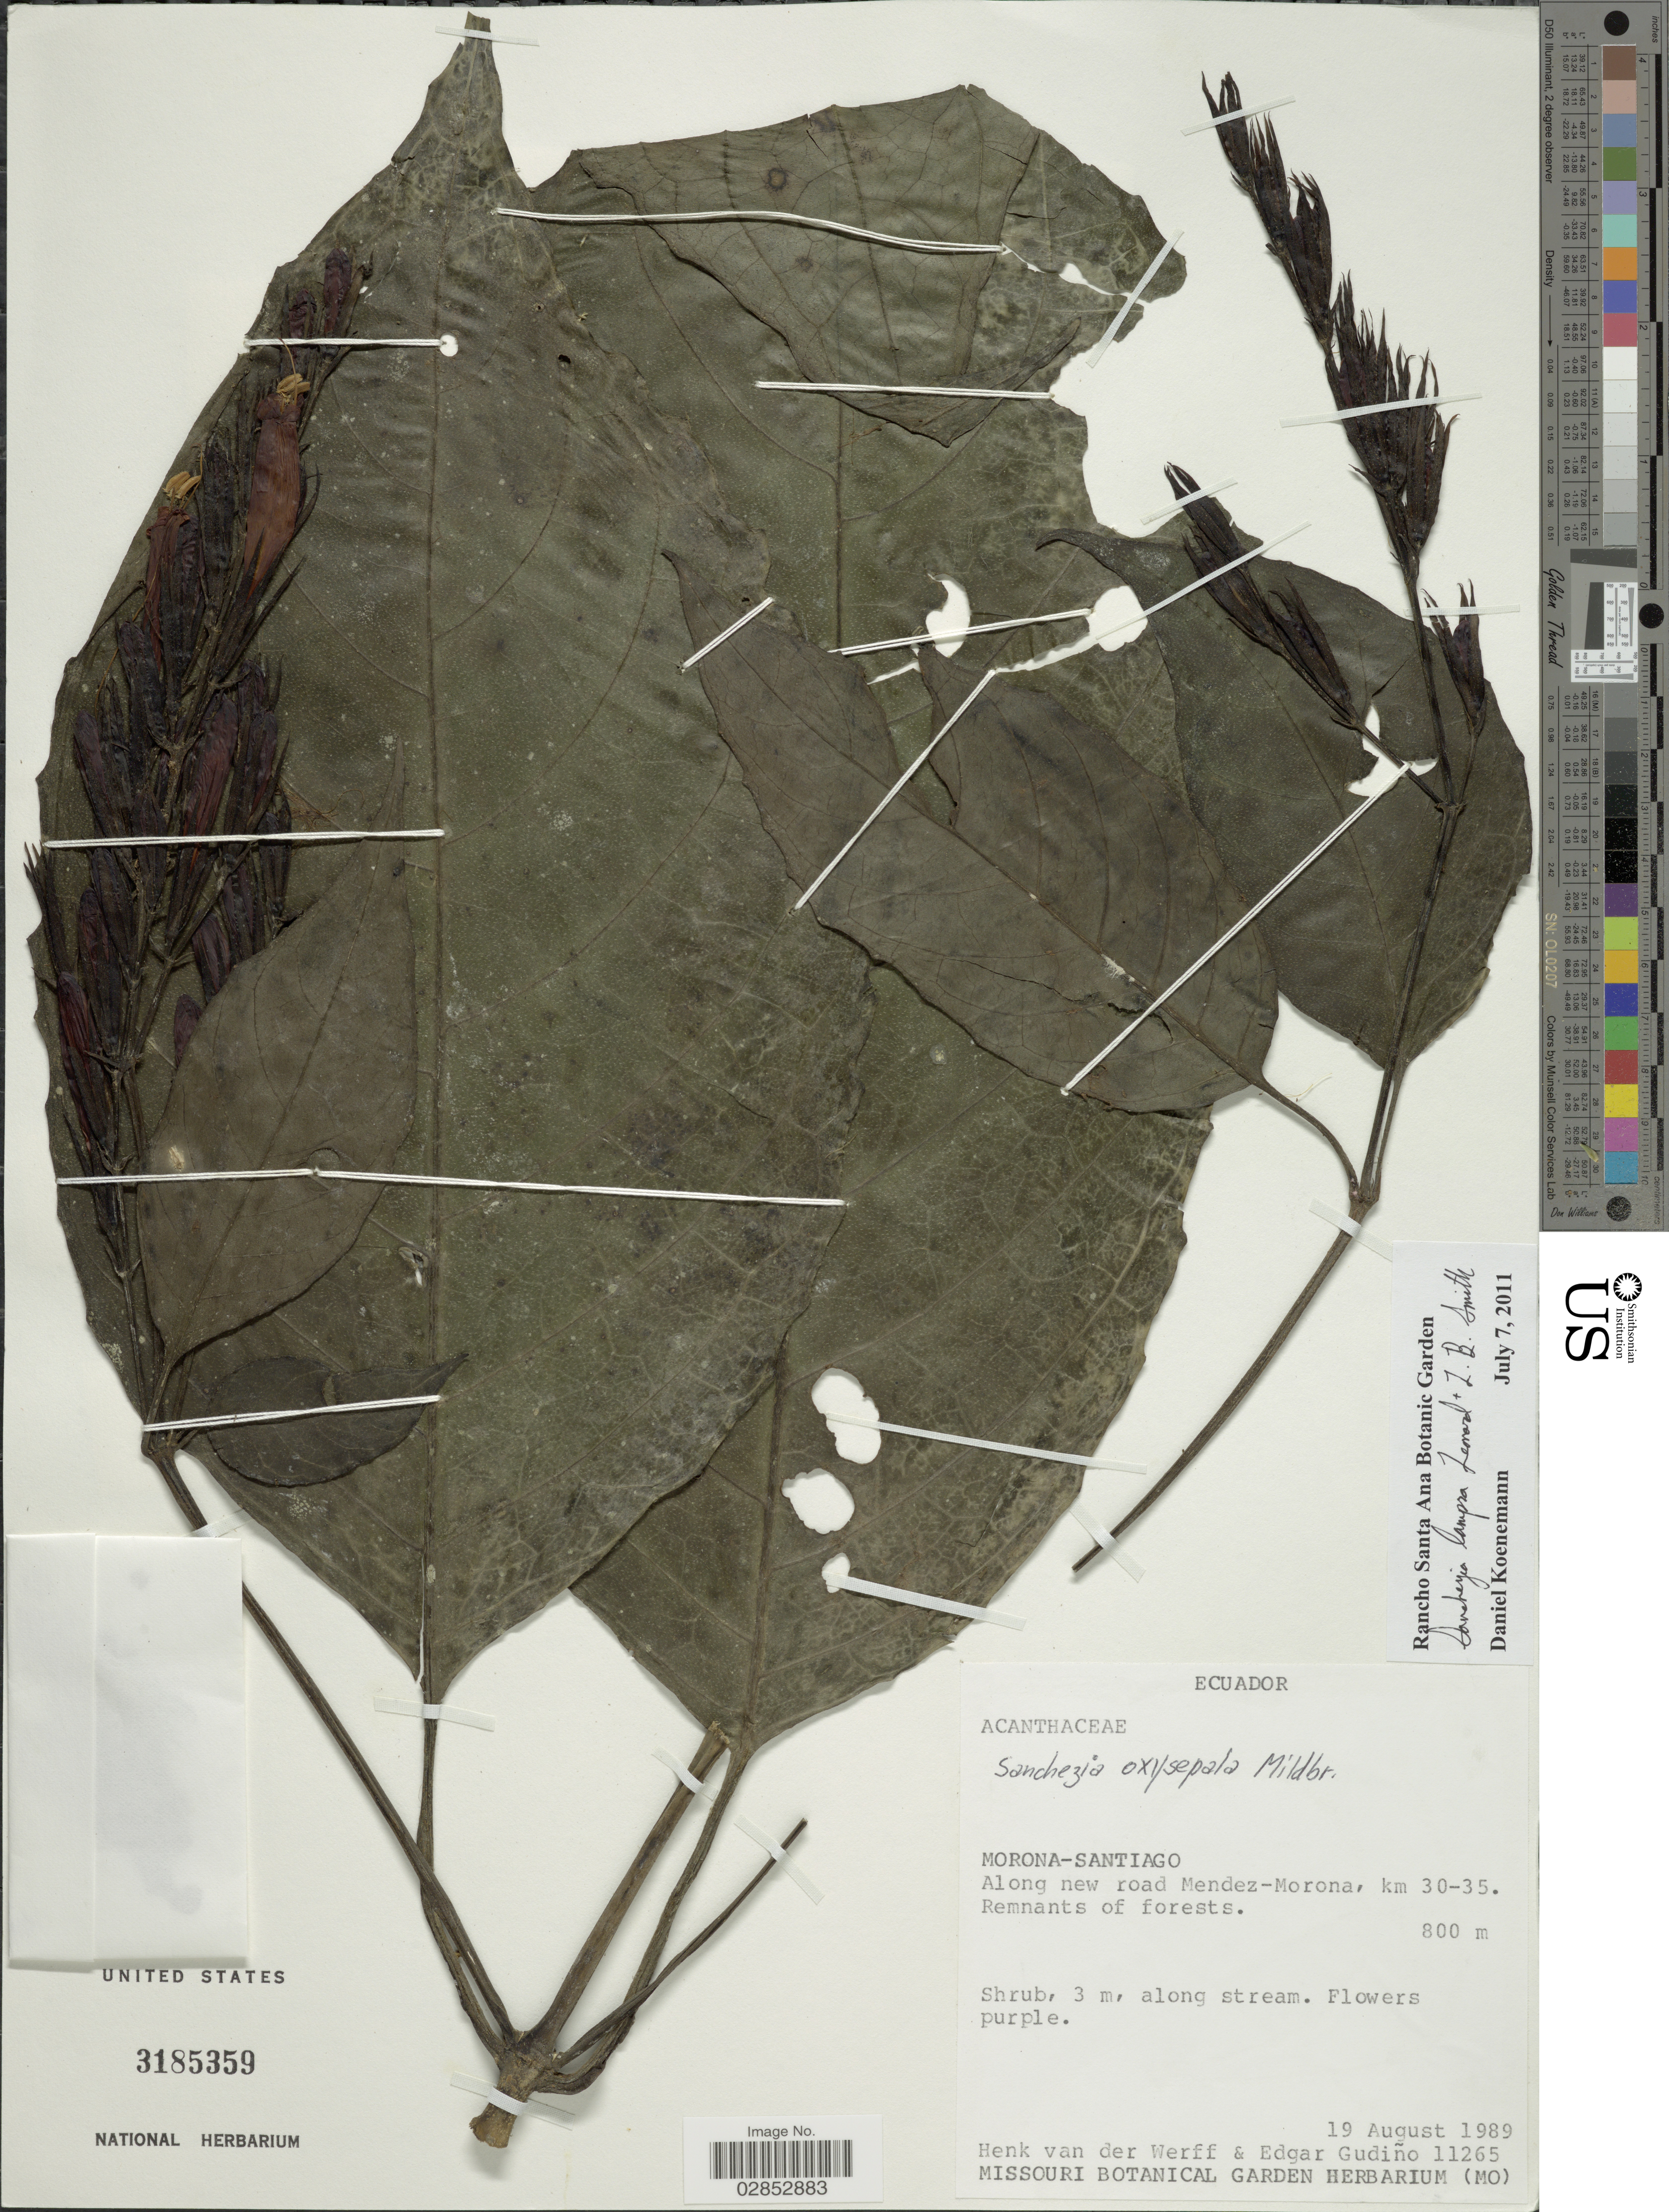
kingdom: Plantae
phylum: Tracheophyta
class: Magnoliopsida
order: Lamiales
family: Acanthaceae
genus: Sanchezia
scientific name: Sanchezia longiflora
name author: (Hook. f.) Hook. f. ex Planch.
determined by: Azevedo, Igor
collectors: H. van der Werff & E. Gudiño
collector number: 11265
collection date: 1989-08-19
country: Ecuador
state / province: Morona-Santiago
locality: Along new road Mendez-Morona, km 30-35.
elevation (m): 800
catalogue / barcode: US 3185359